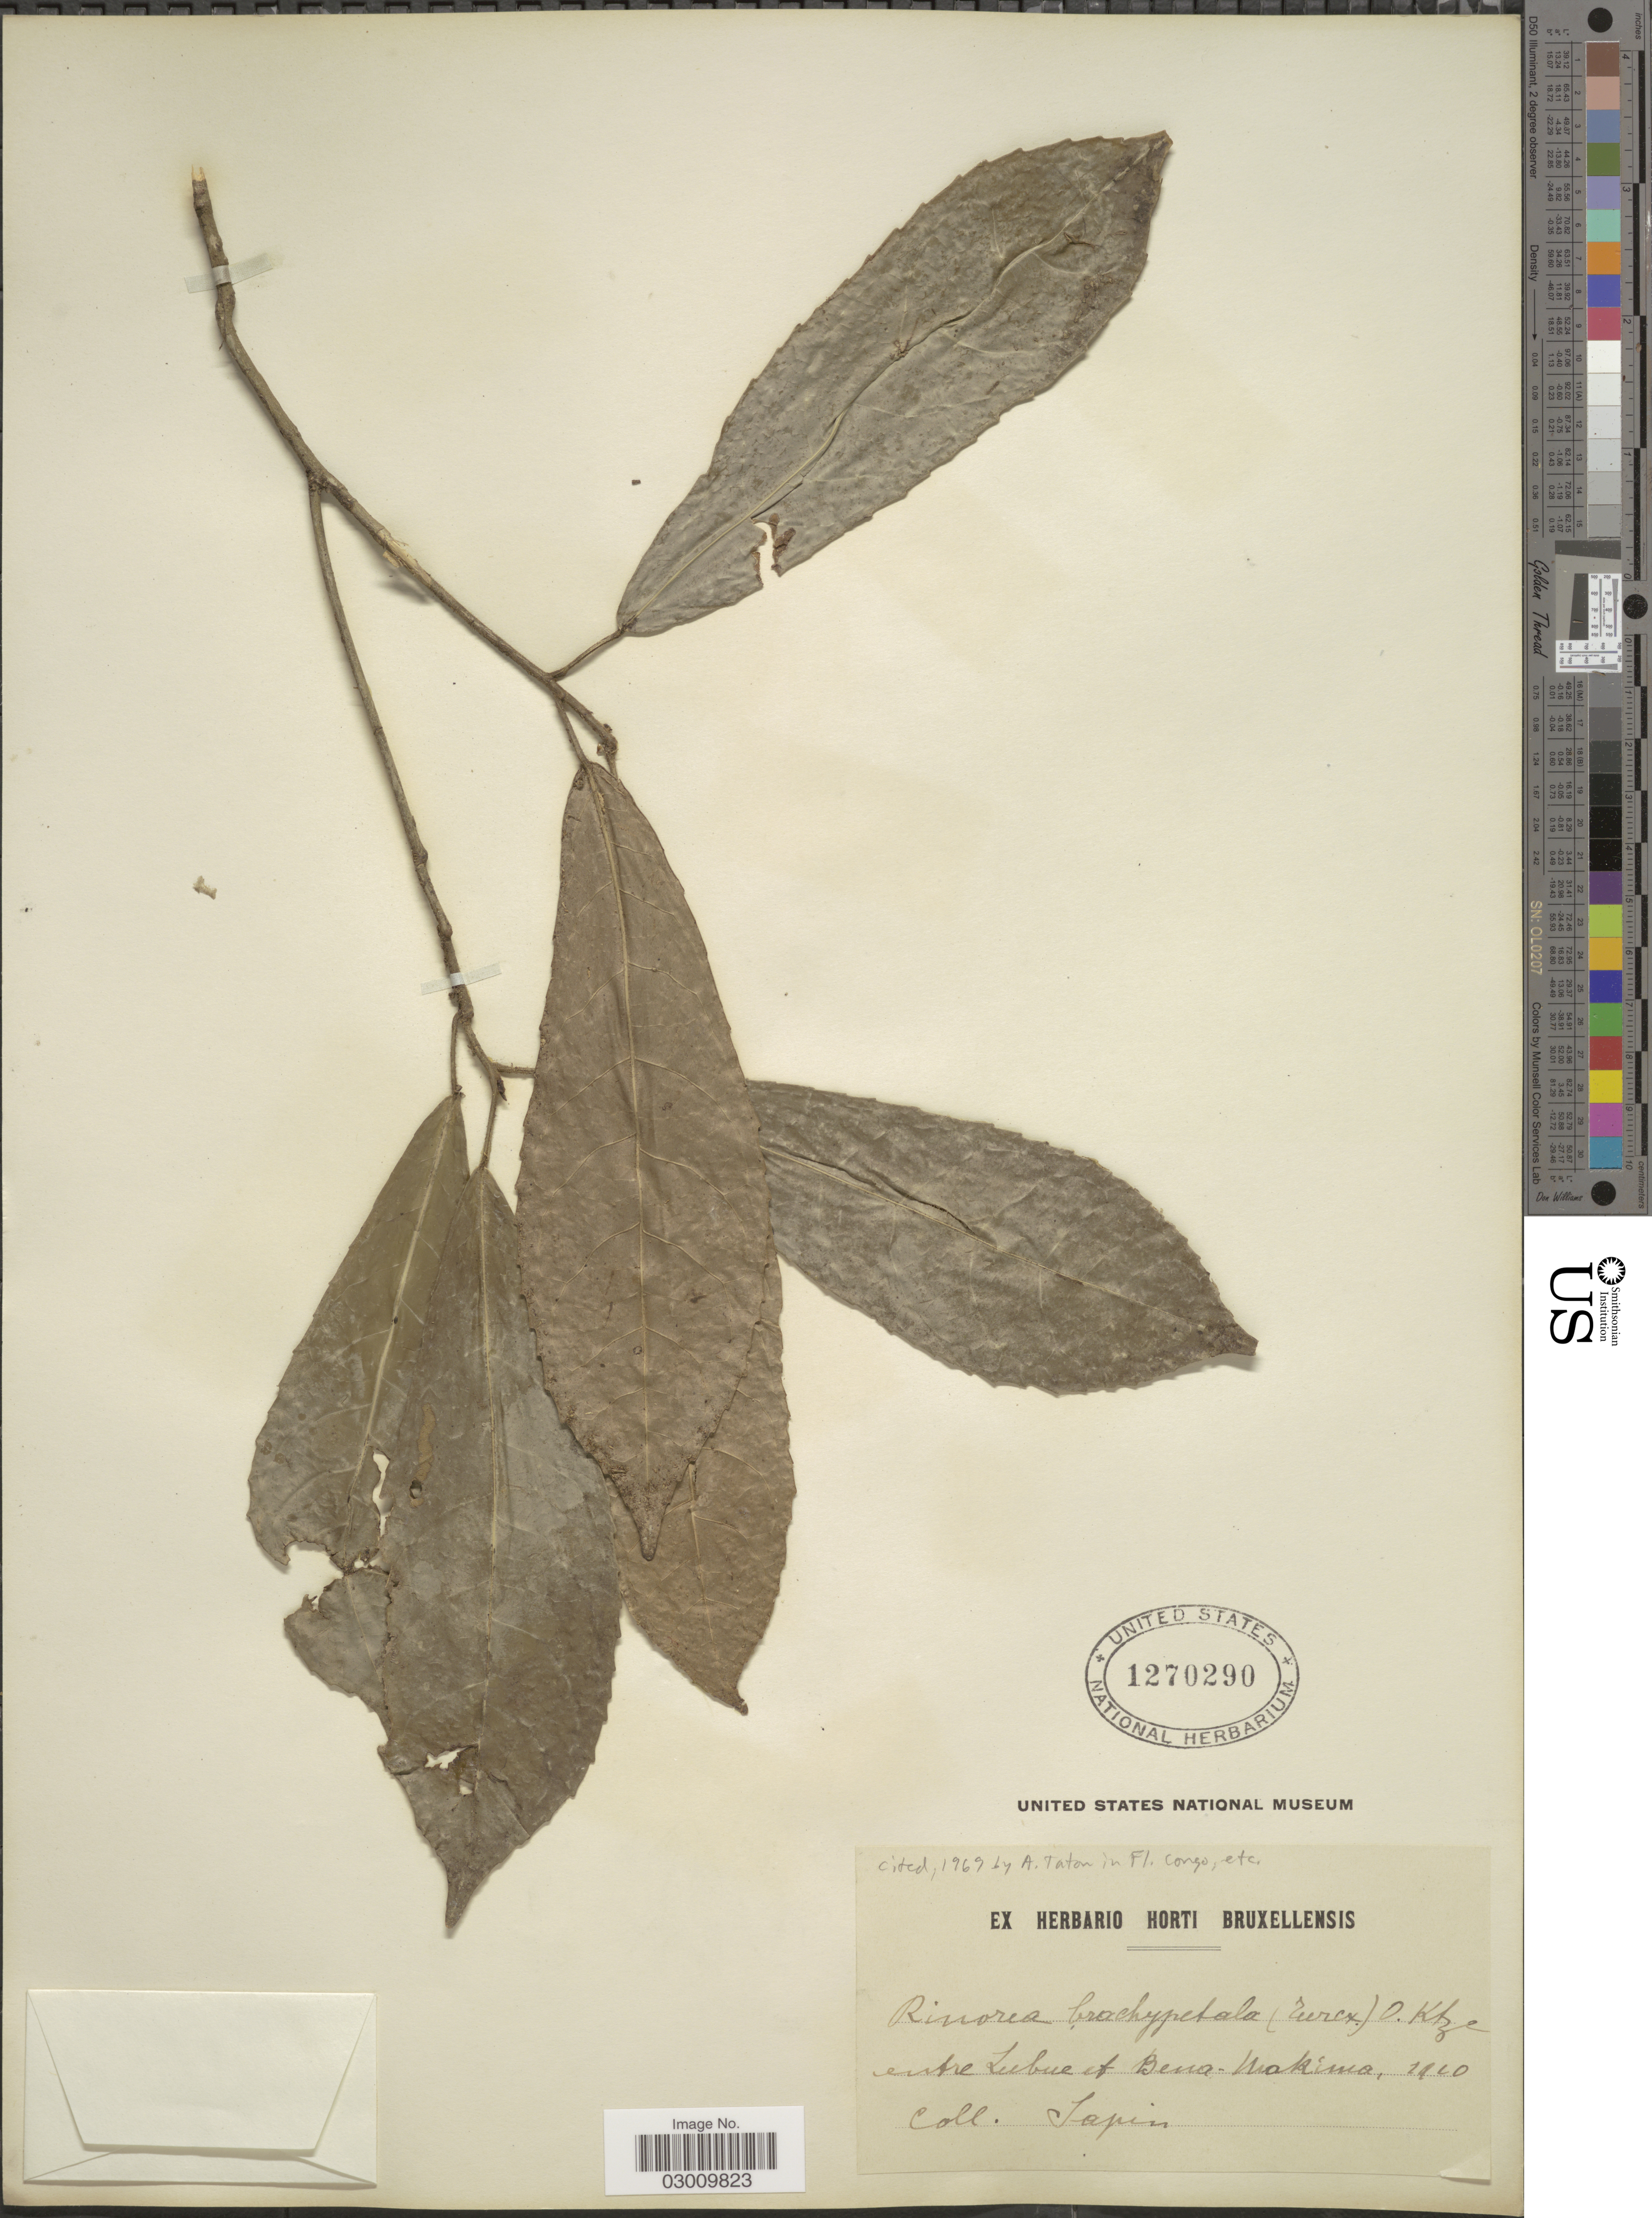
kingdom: Plantae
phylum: Tracheophyta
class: Magnoliopsida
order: Malpighiales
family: Violaceae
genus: Rinorea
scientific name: Rinorea brachypetala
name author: (Turcz.) Kuntze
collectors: A. Sapin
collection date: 1910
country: Congo, Democratic Republic of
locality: Entre Lubue et Bena-Makima.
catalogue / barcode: US 1270290